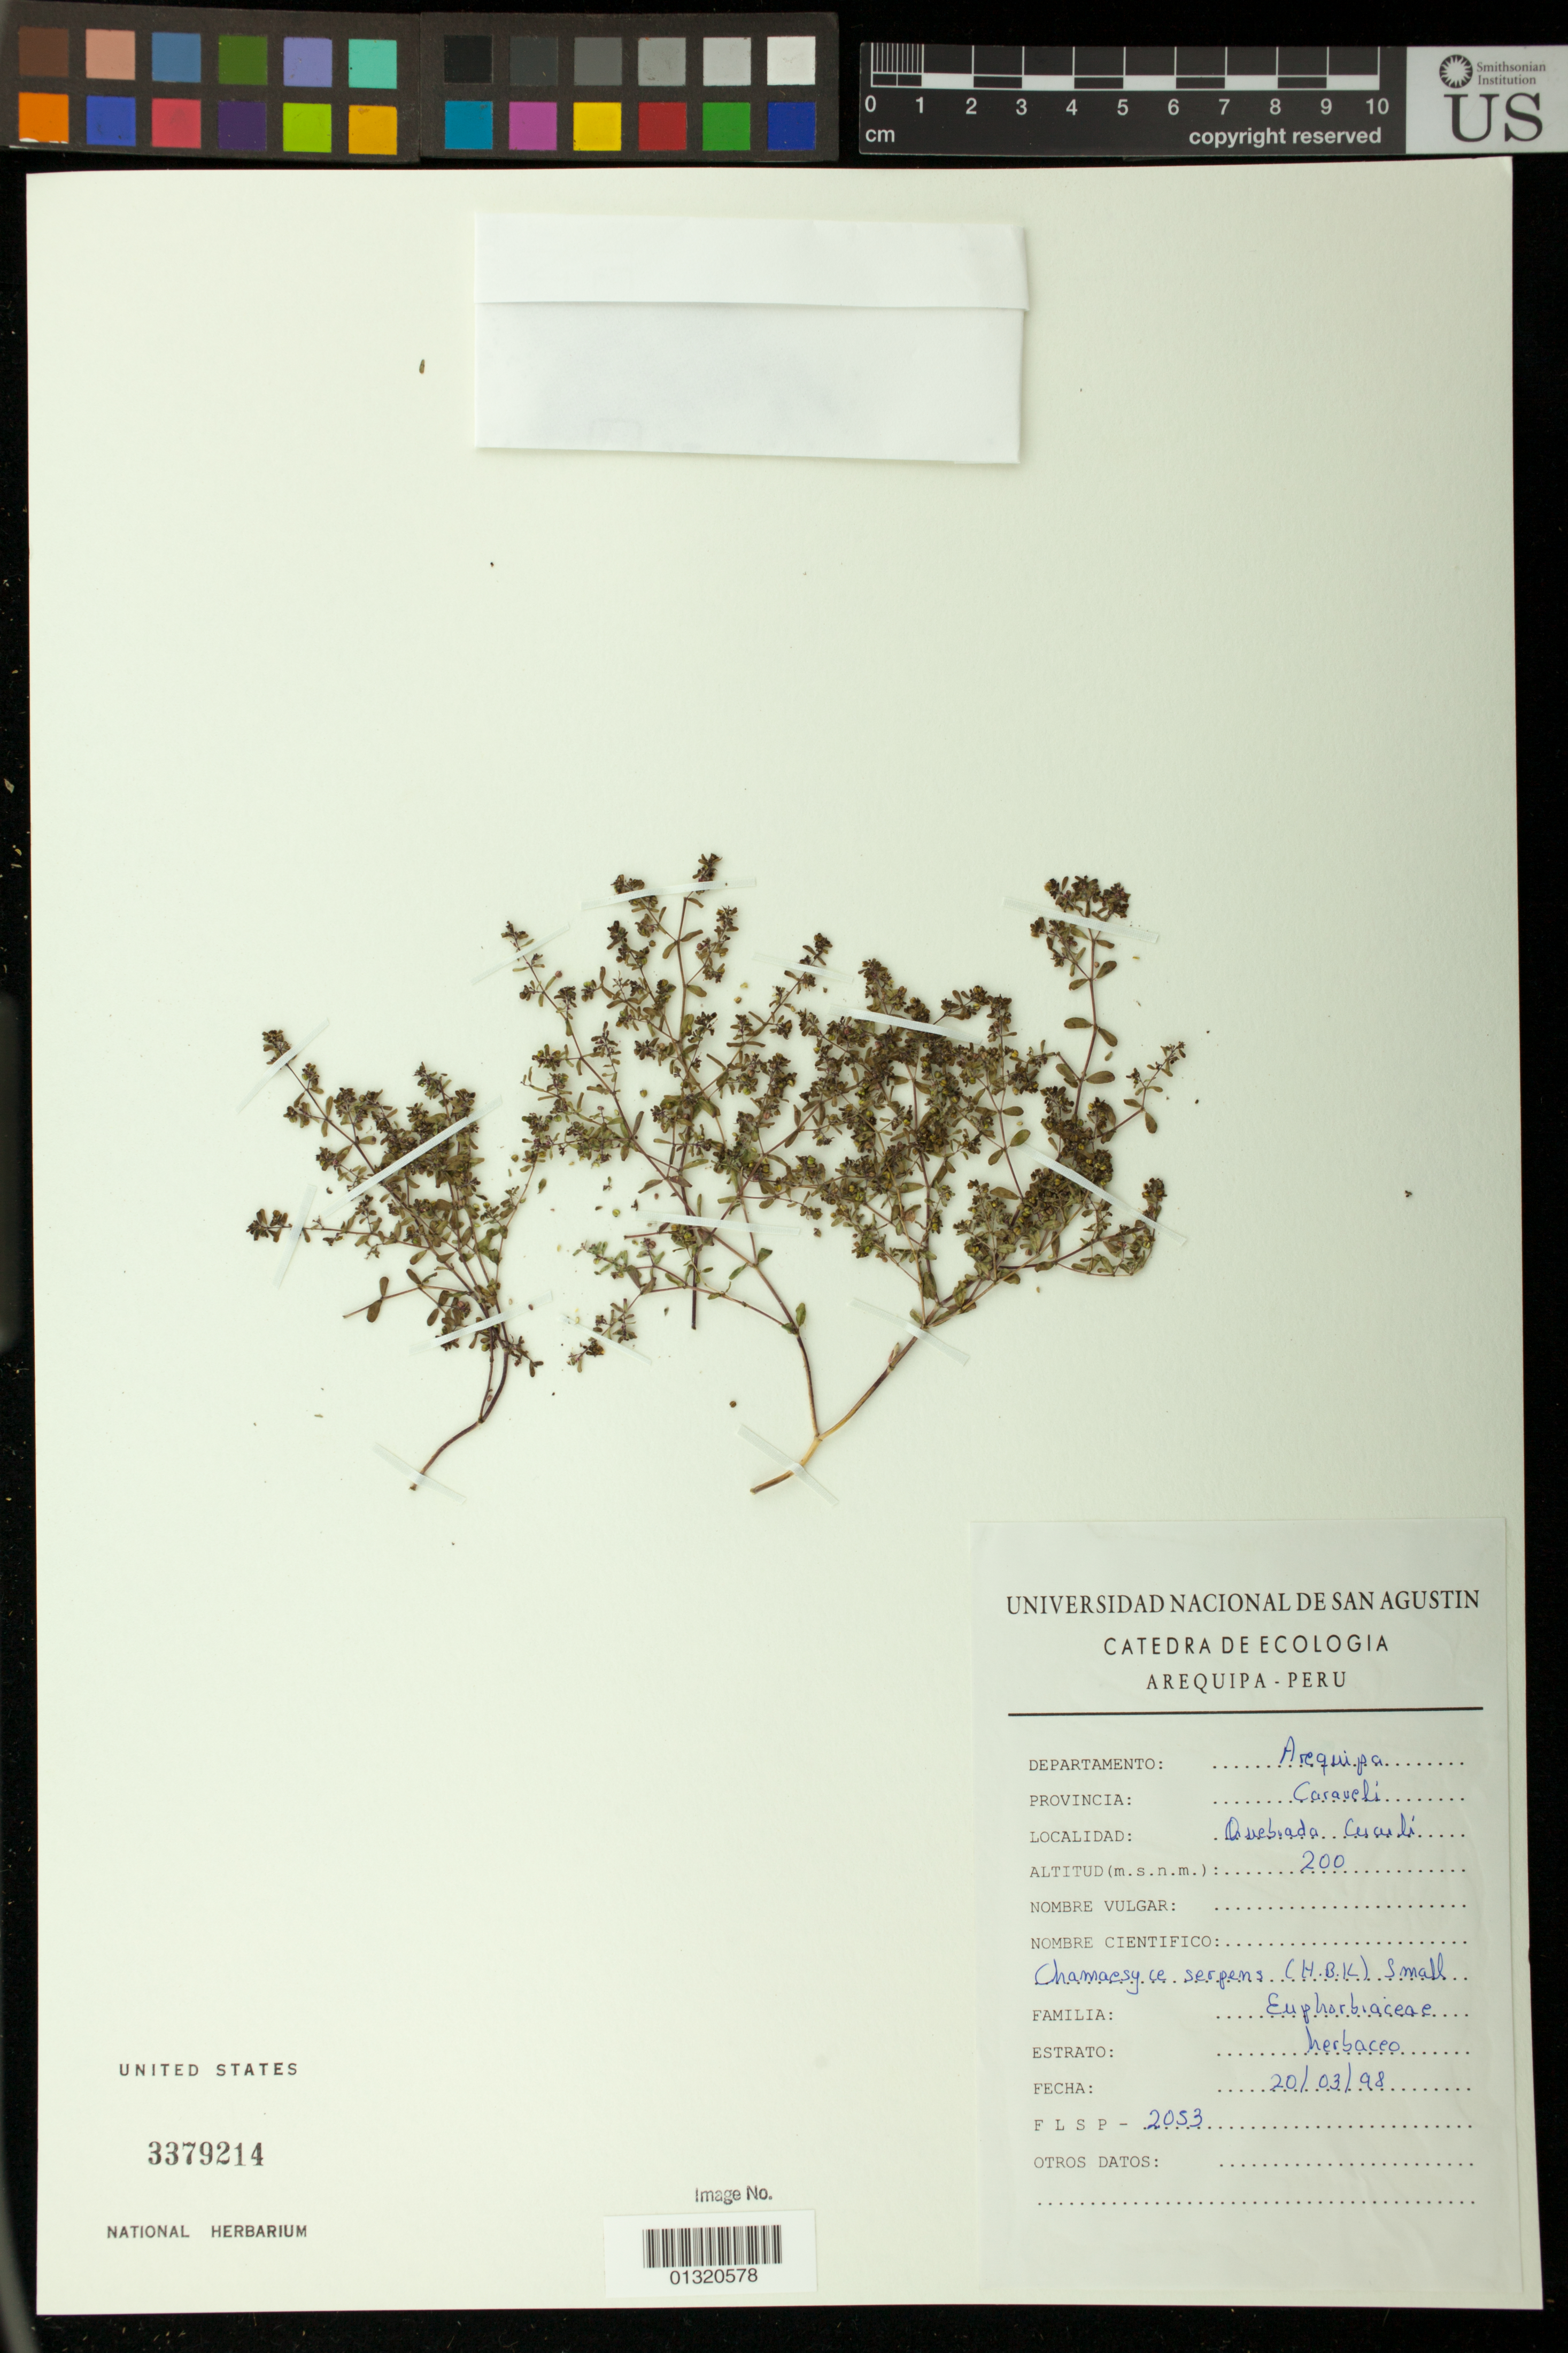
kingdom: Plantae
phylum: Tracheophyta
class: Magnoliopsida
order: Malpighiales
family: Euphorbiaceae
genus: Euphorbia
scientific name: Euphorbia serpens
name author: Kunth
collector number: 2053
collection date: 1998-03-20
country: Peru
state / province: Arequipa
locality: Caraveli, Quebrada Cuculi [Quebrada del Cuculi]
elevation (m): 200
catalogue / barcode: US 3379214